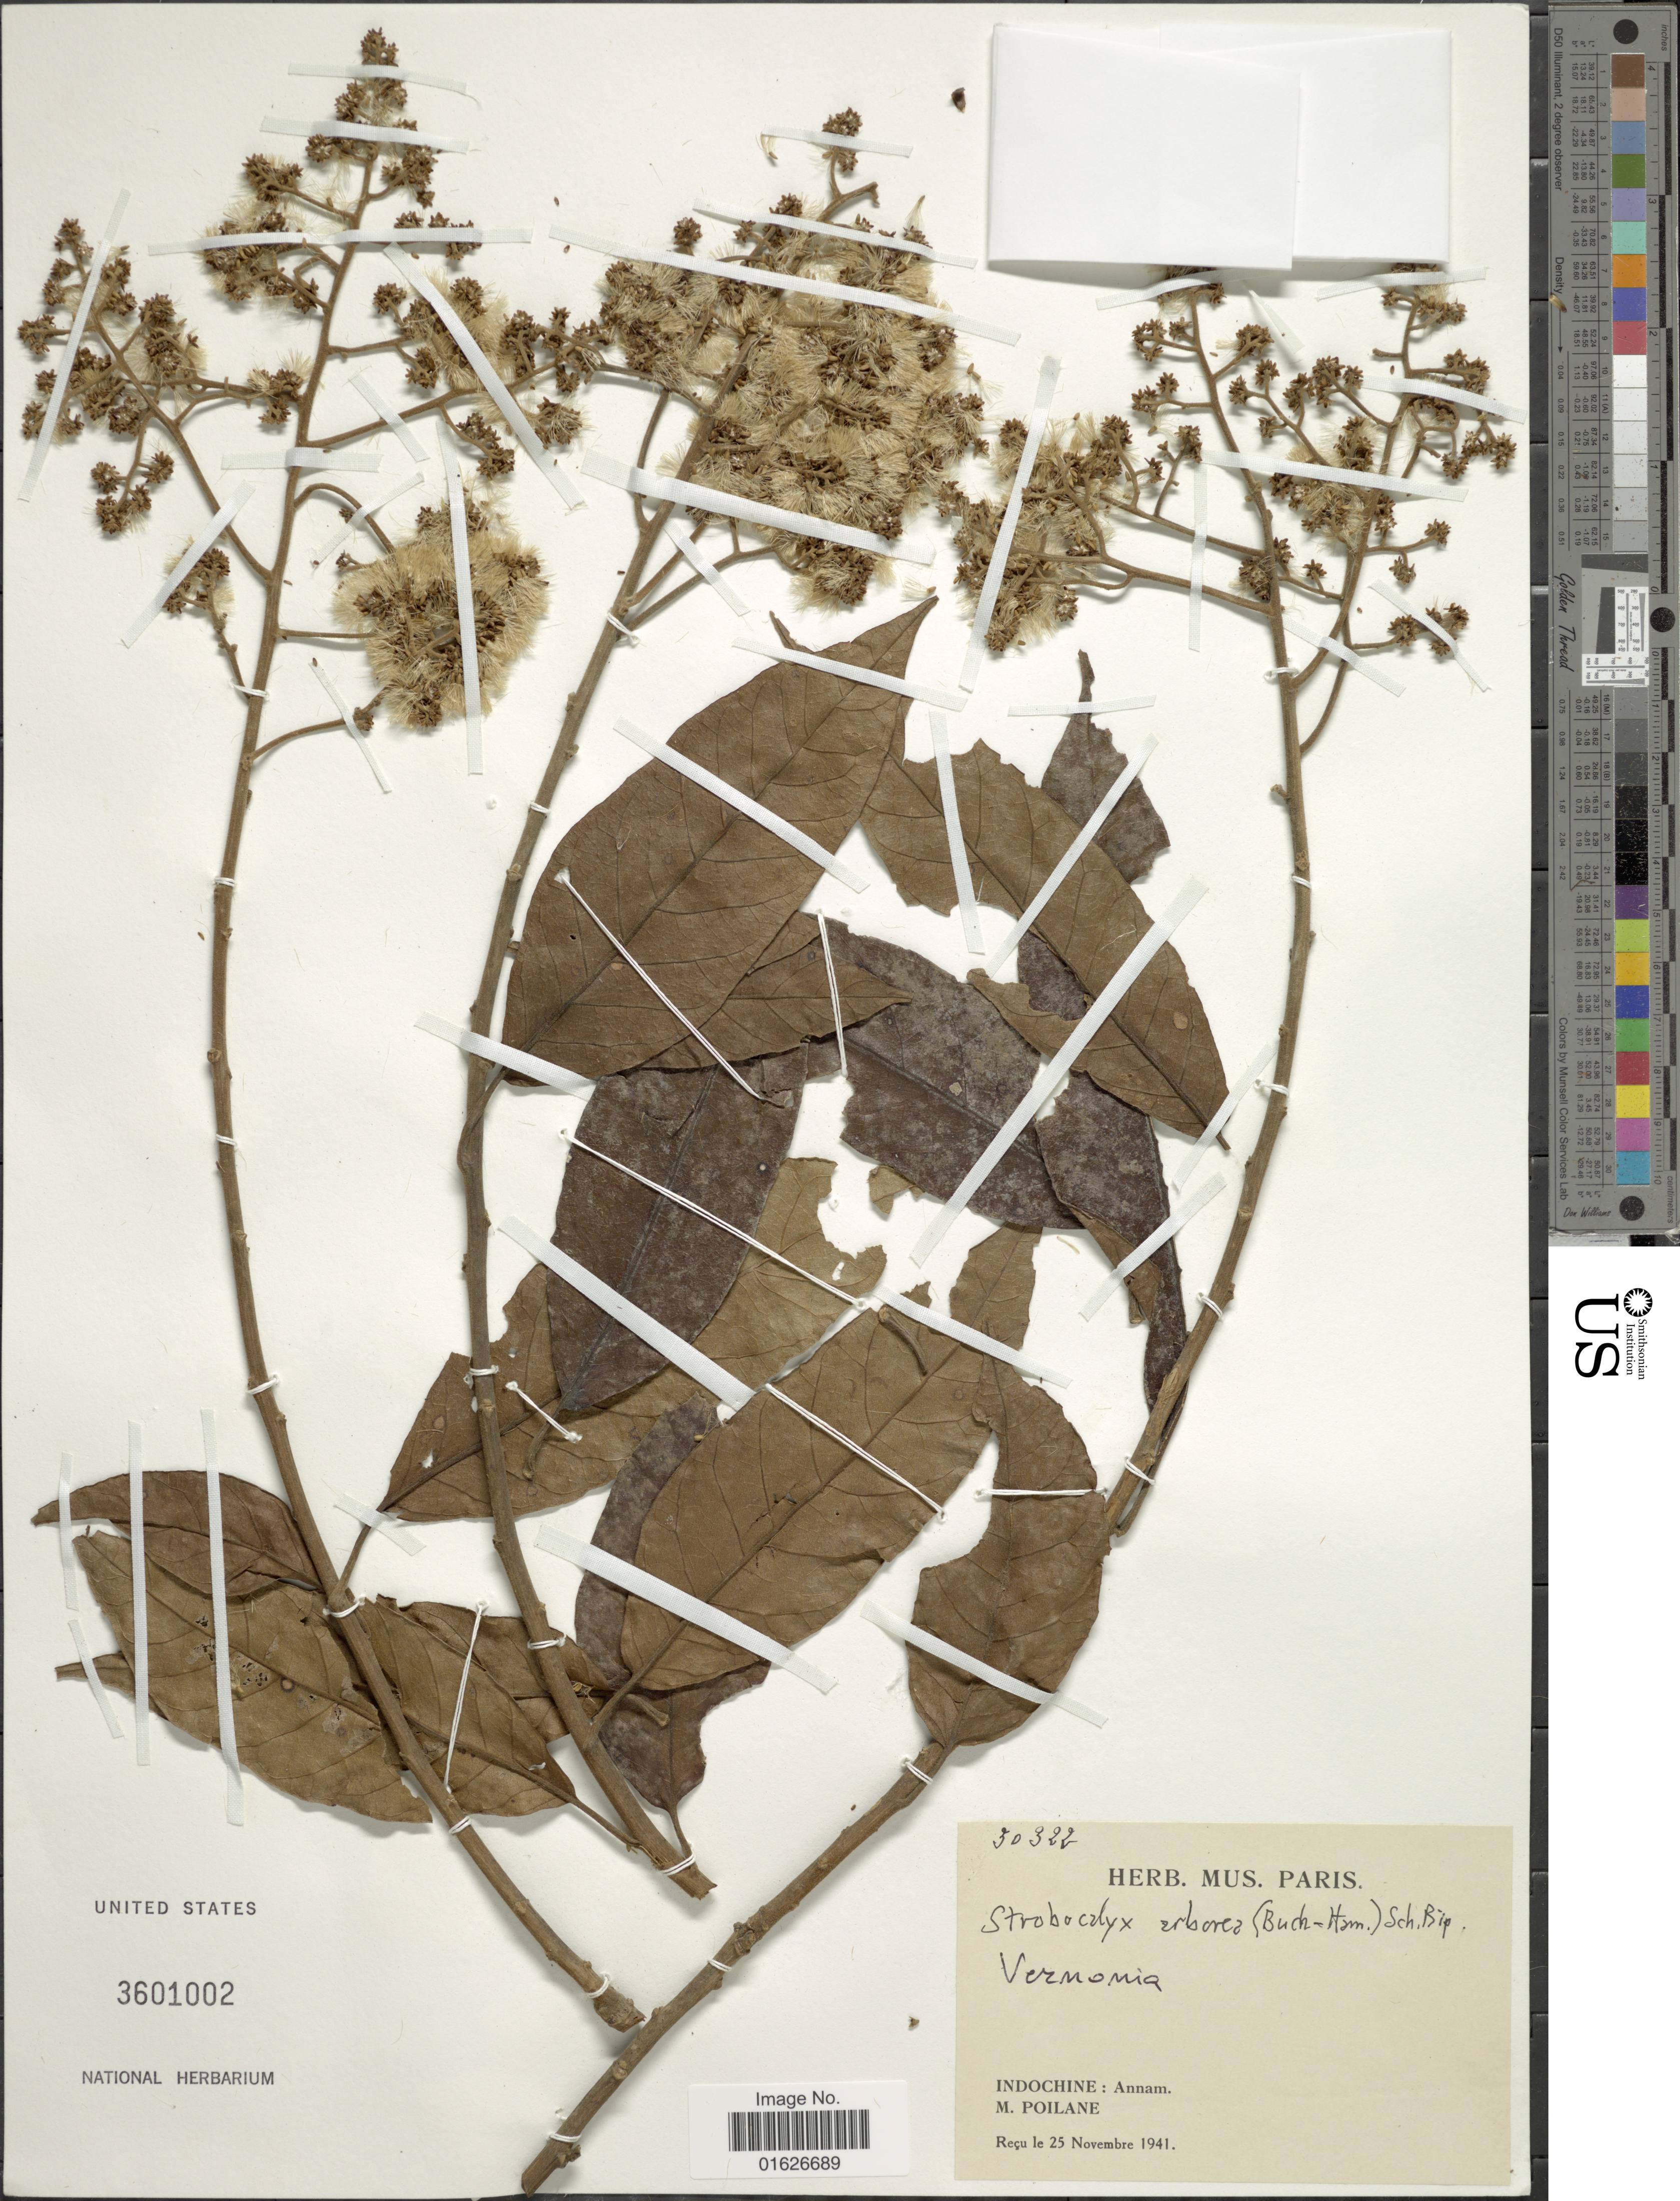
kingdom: Plantae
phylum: Tracheophyta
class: Magnoliopsida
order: Asterales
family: Asteraceae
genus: Strobocalyx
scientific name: Strobocalyx arborea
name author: (Buch.-Ham.) Sch. Bip.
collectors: -. Poilane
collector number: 30322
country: Vietnam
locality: Indochine : Annam.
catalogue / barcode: US 3601002